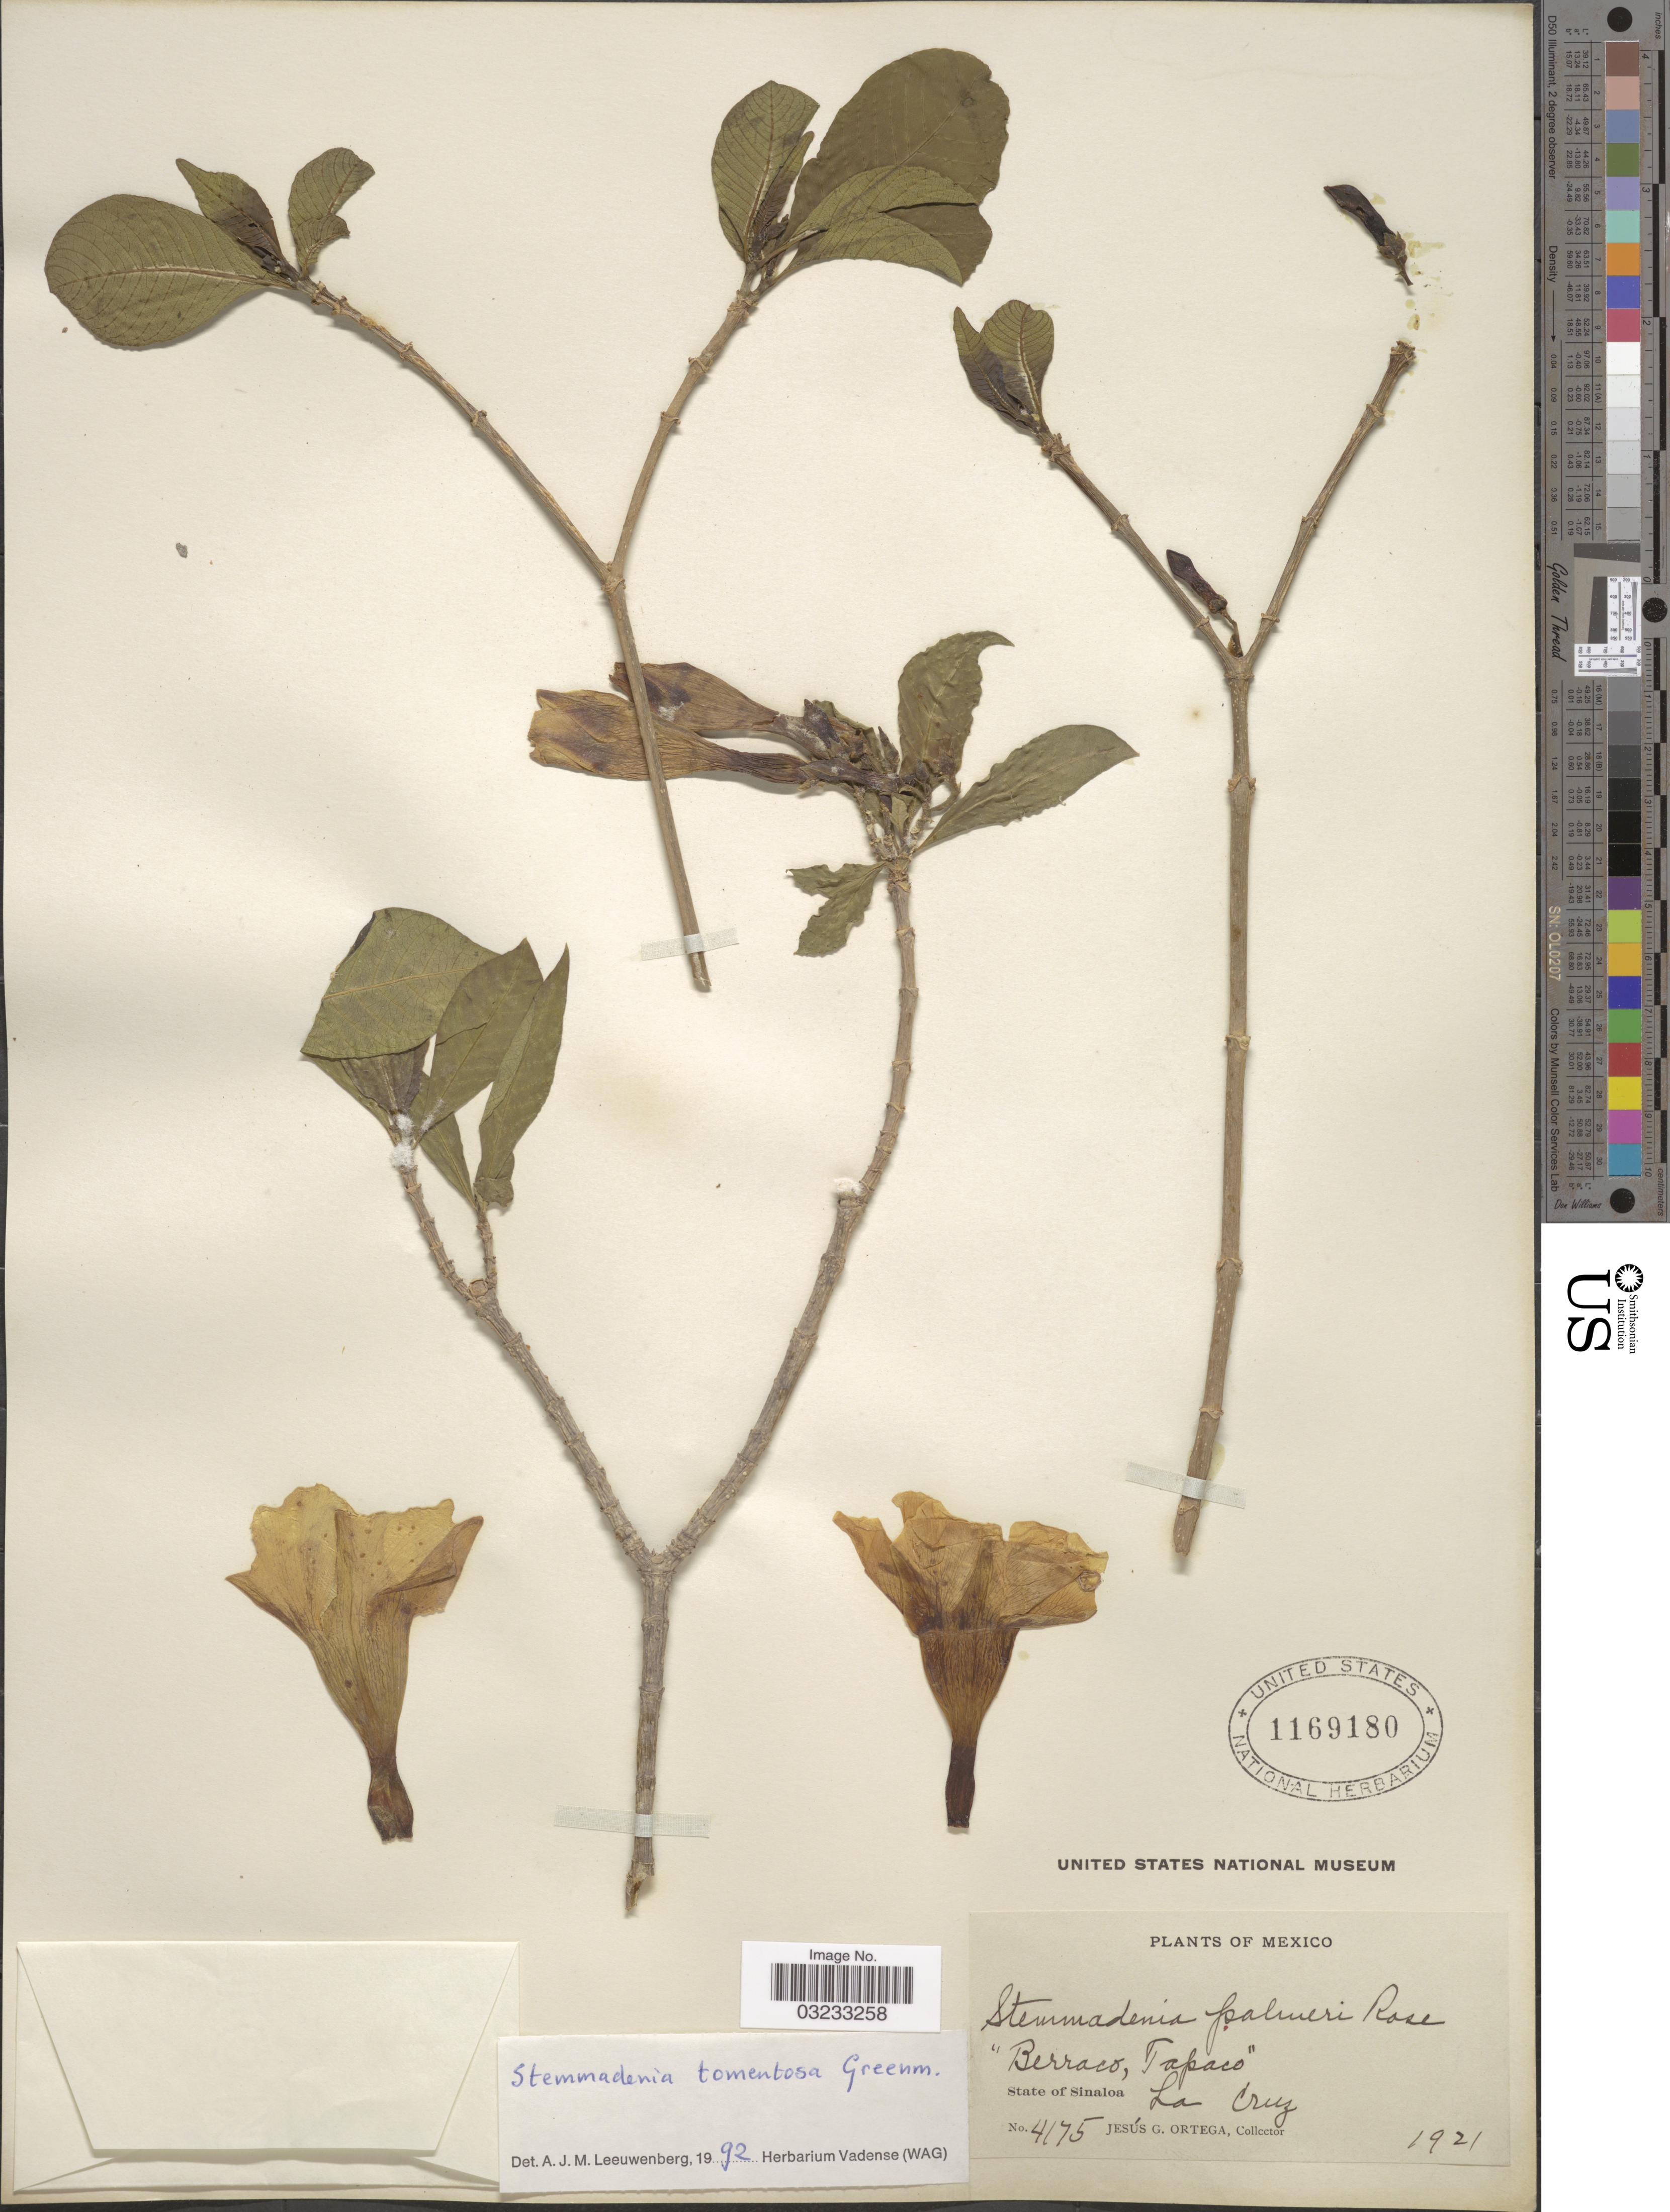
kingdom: Plantae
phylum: Tracheophyta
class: Magnoliopsida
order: Gentianales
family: Apocynaceae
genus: Stemmadenia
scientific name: Stemmadenia tomentosa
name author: Greenm.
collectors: J. Ortega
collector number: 4175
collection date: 1921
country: Mexico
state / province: Sinaloa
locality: La Cruz.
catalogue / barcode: US 1169180